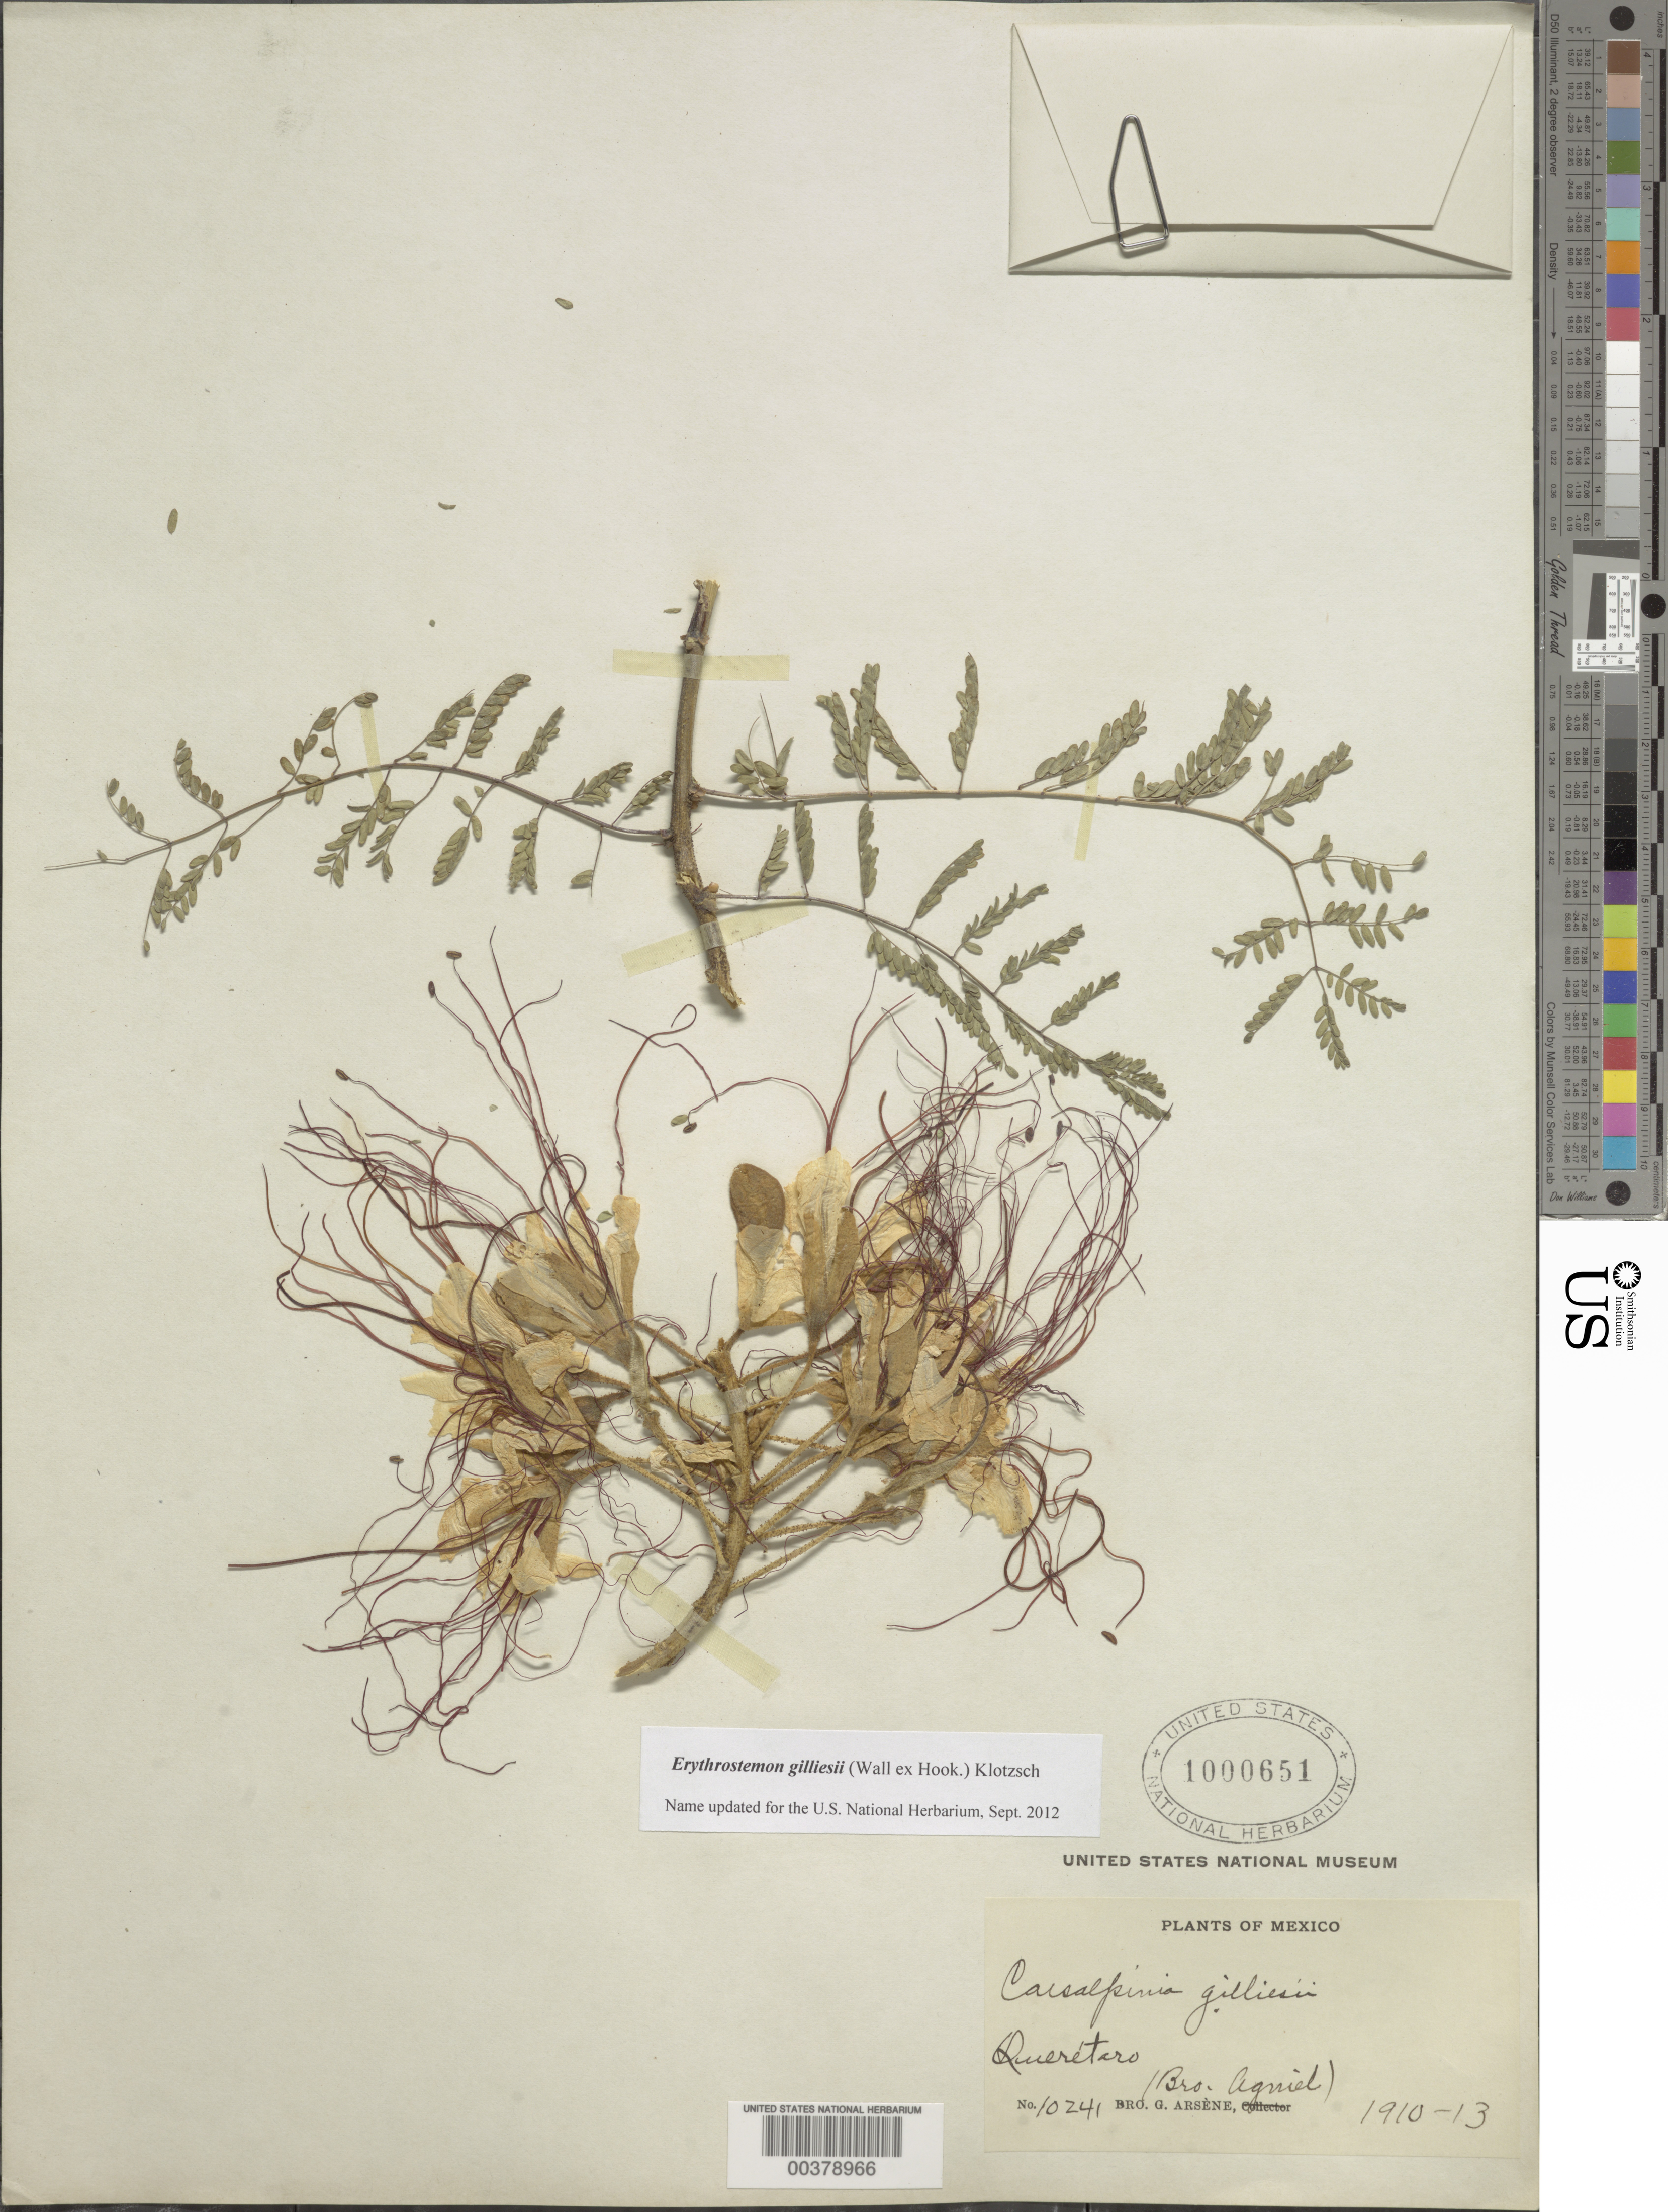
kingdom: Plantae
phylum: Tracheophyta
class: Magnoliopsida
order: Fabales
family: Fabaceae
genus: Erythrostemon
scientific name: Erythrostemon gilliesii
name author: (Hook.) Klotzsch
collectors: Bro. G. Arsène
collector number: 10241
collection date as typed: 1910 to -- -- 1913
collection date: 1910/1913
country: Mexico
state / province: Querétaro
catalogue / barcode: US 1000651